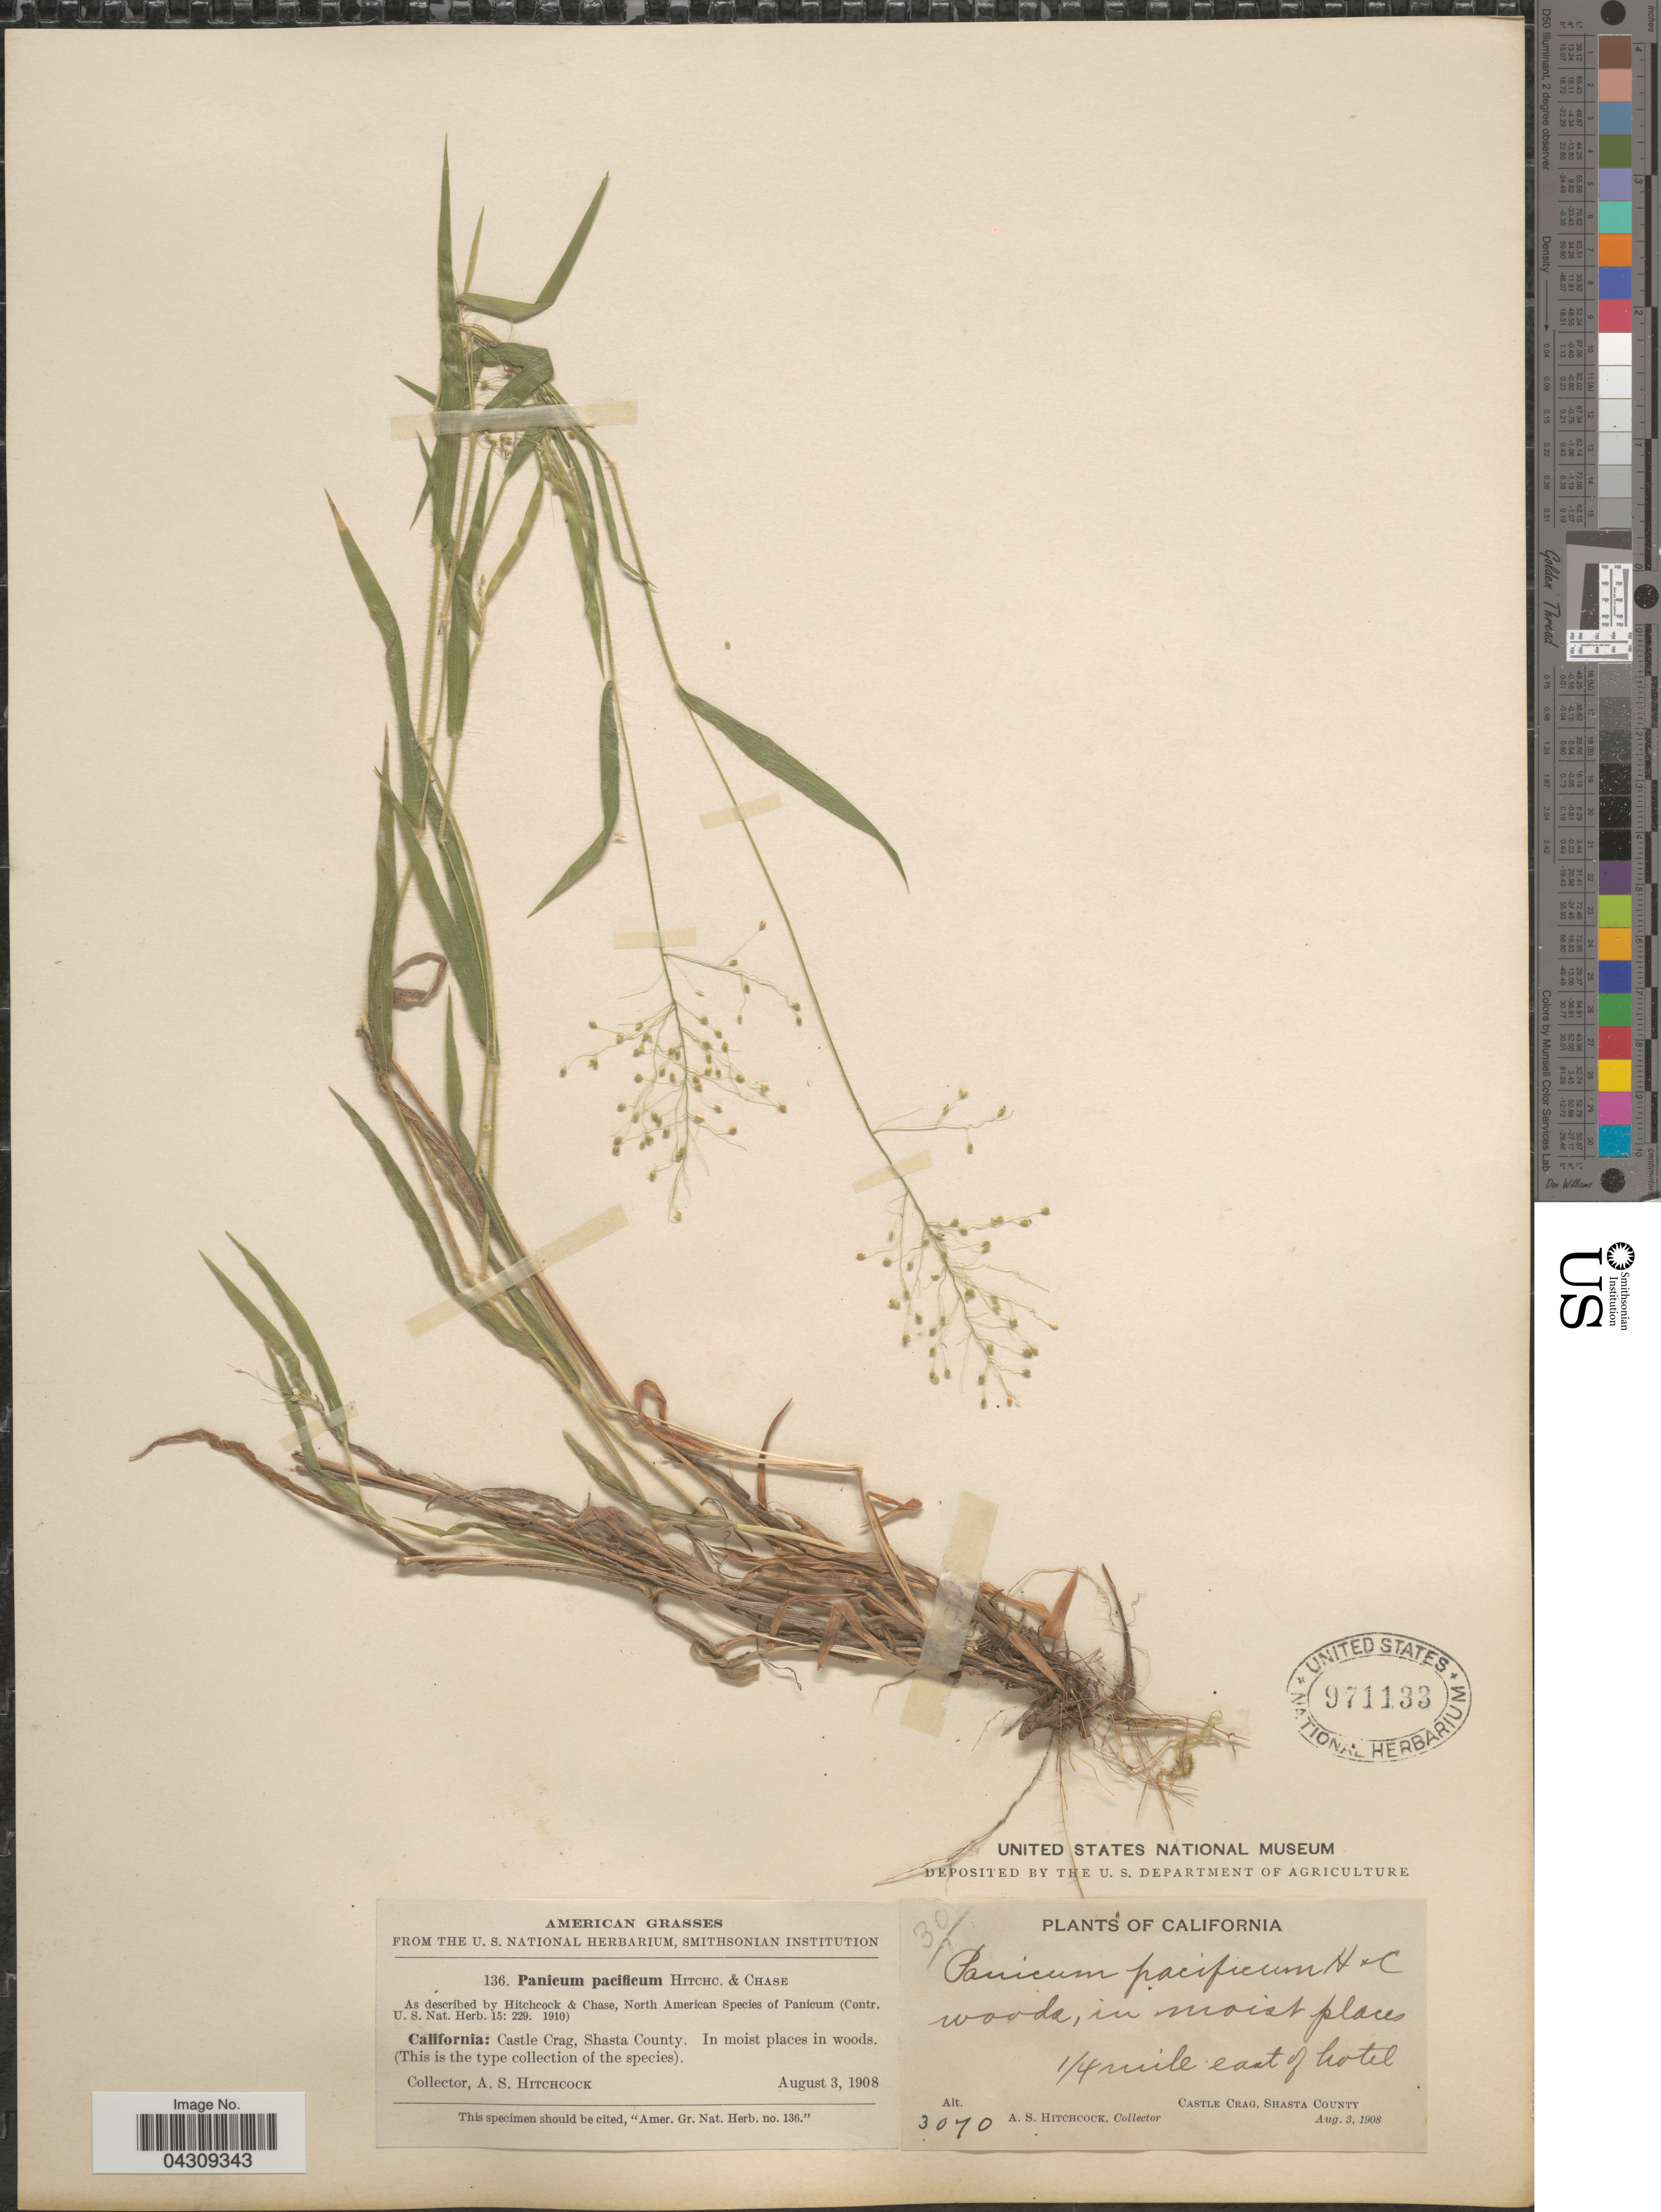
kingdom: Plantae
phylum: Tracheophyta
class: Liliopsida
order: Poales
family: Poaceae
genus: Dichanthelium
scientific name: Dichanthelium acuminatum var. acuminatum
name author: (Sw.) Gould & C.A. Clark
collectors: A. S. Hitchcock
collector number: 3070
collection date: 1908-08-03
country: United States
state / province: California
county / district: Shasta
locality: Castle Crag, Shasta County. ¼ mile east of hotel.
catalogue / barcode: US 971133